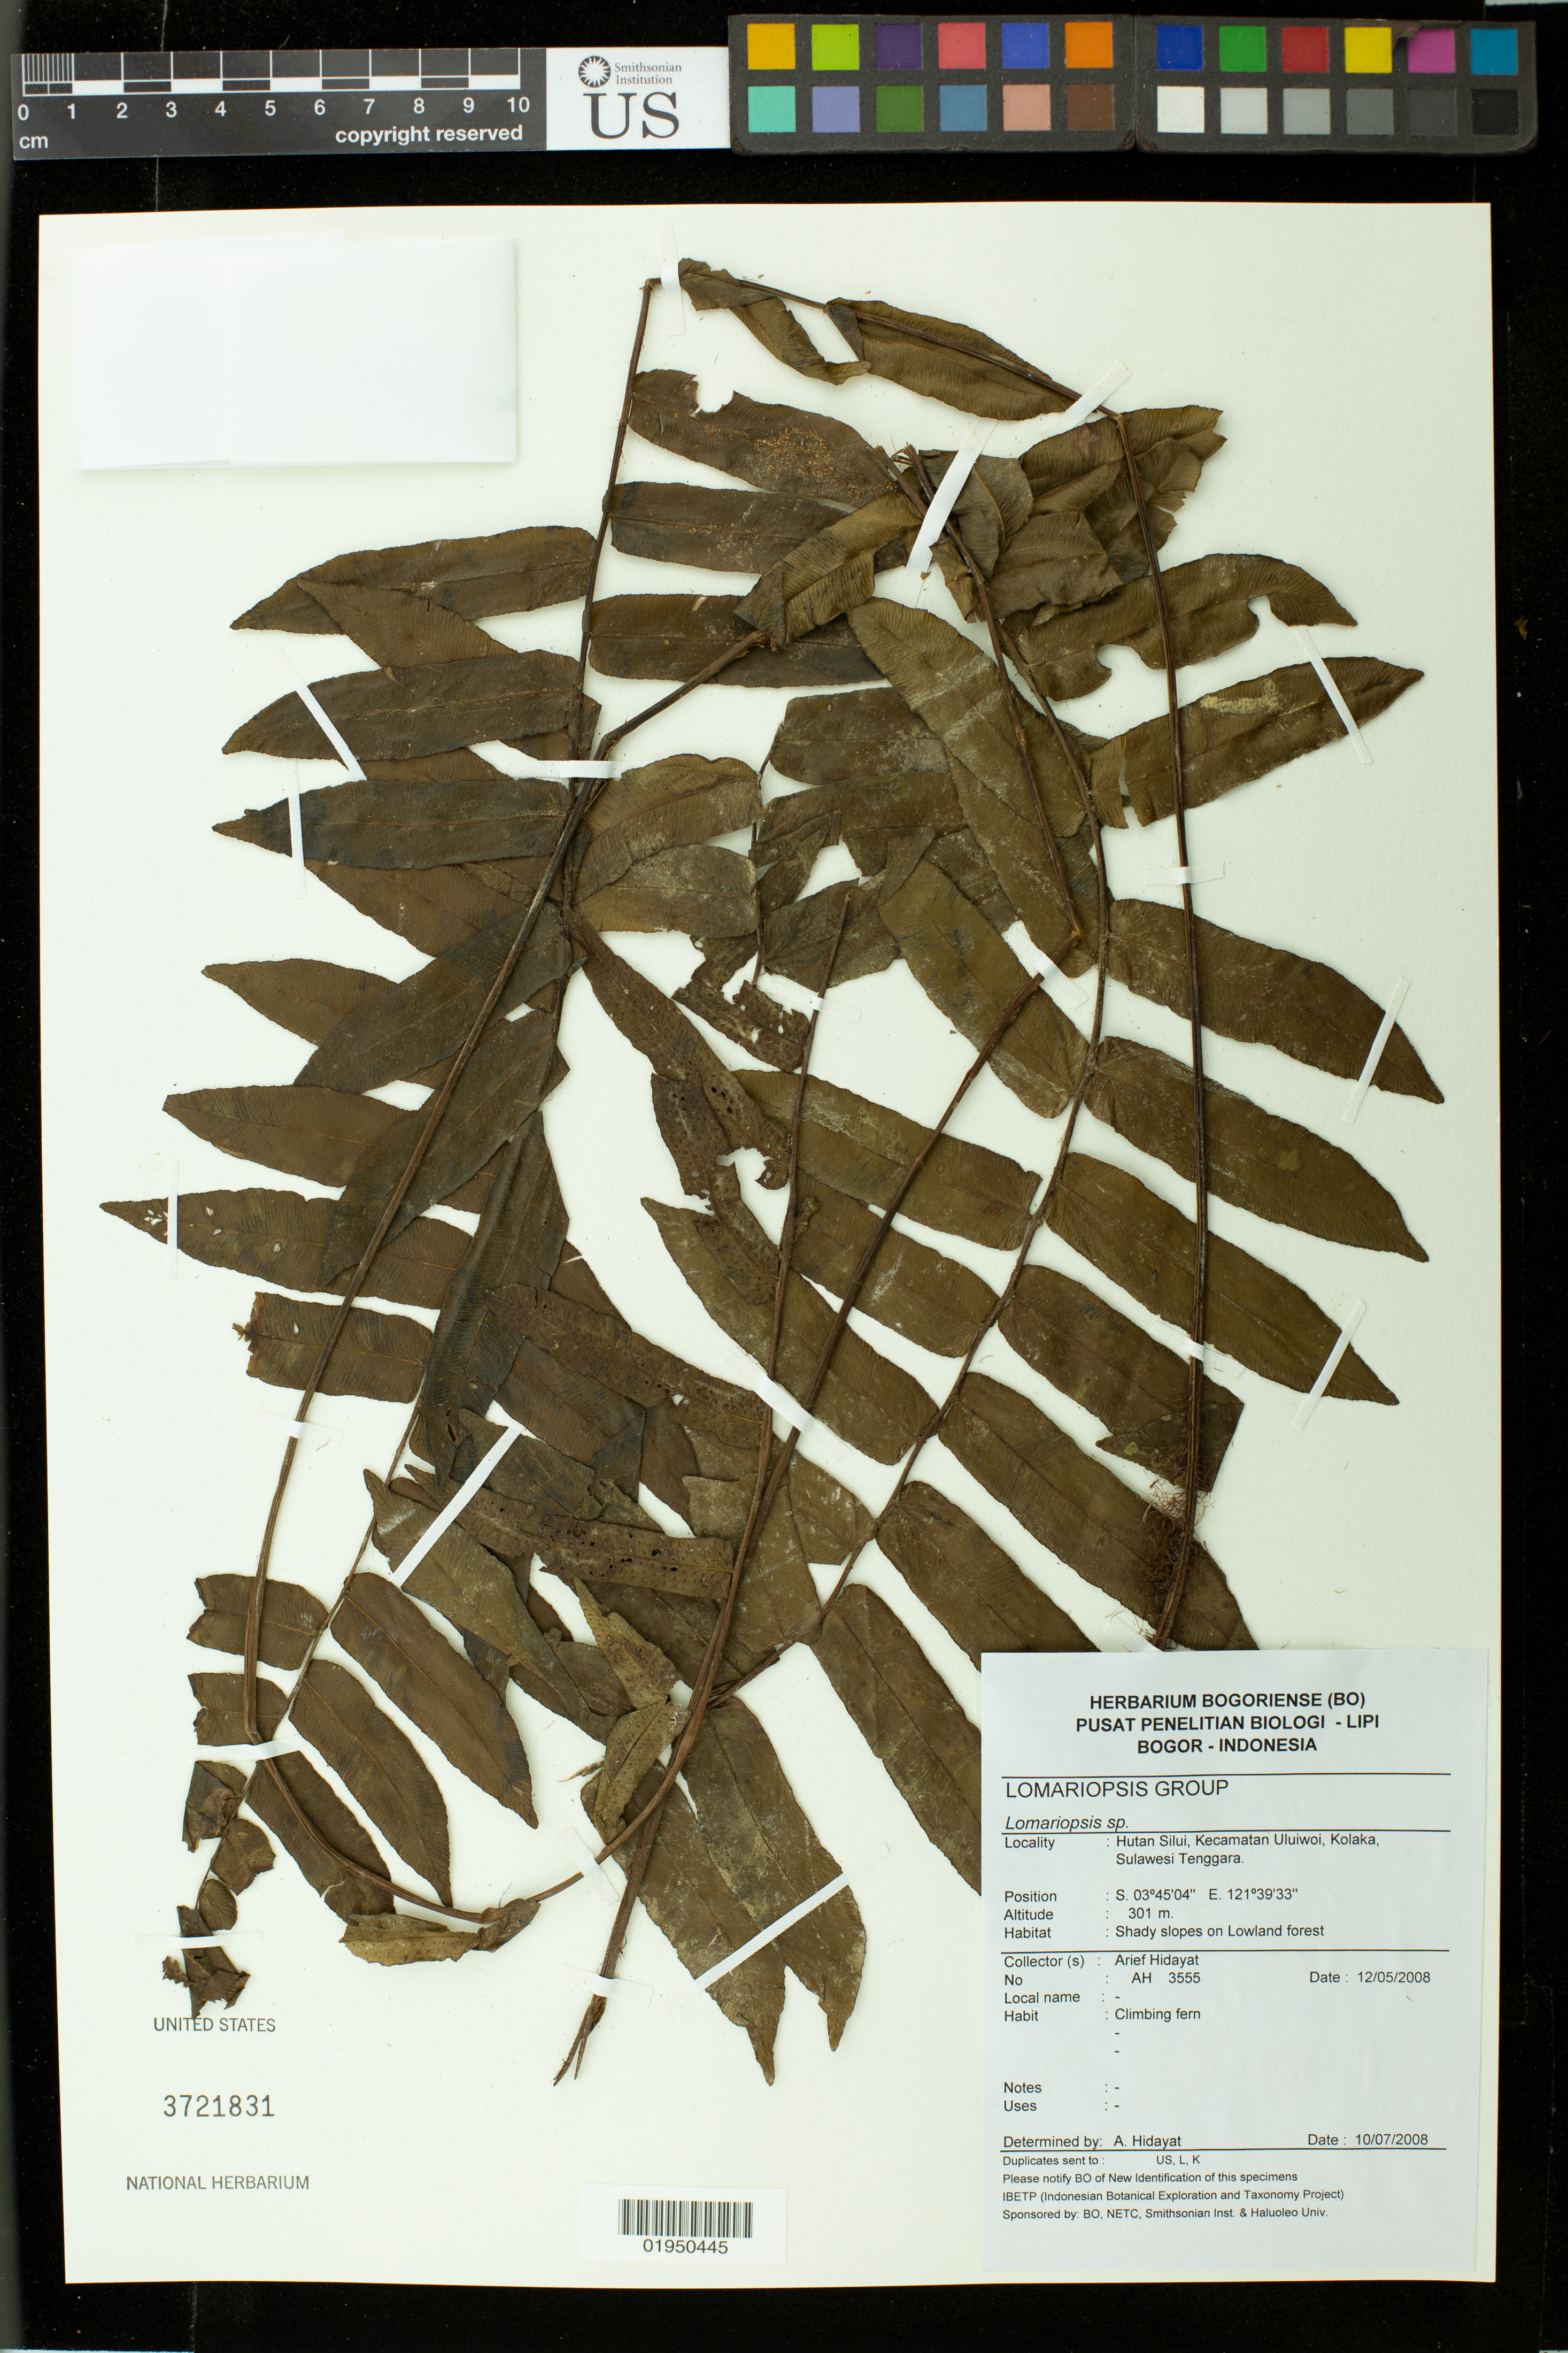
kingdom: Plantae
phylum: Tracheophyta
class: Polypodiopsida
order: Polypodiales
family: Lomariopsidaceae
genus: Lomariopsis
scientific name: Lomariopsis sp.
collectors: A. Hidayat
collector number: AH 3555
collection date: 2008-05-12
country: Indonesia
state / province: Sulawesi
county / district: Sulawesi Tenggara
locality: Gunung Kapur, Kecamatan Uluiwoi, Kolaka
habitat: Shady slopes on Lowland forest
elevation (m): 301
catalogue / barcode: US 3721831